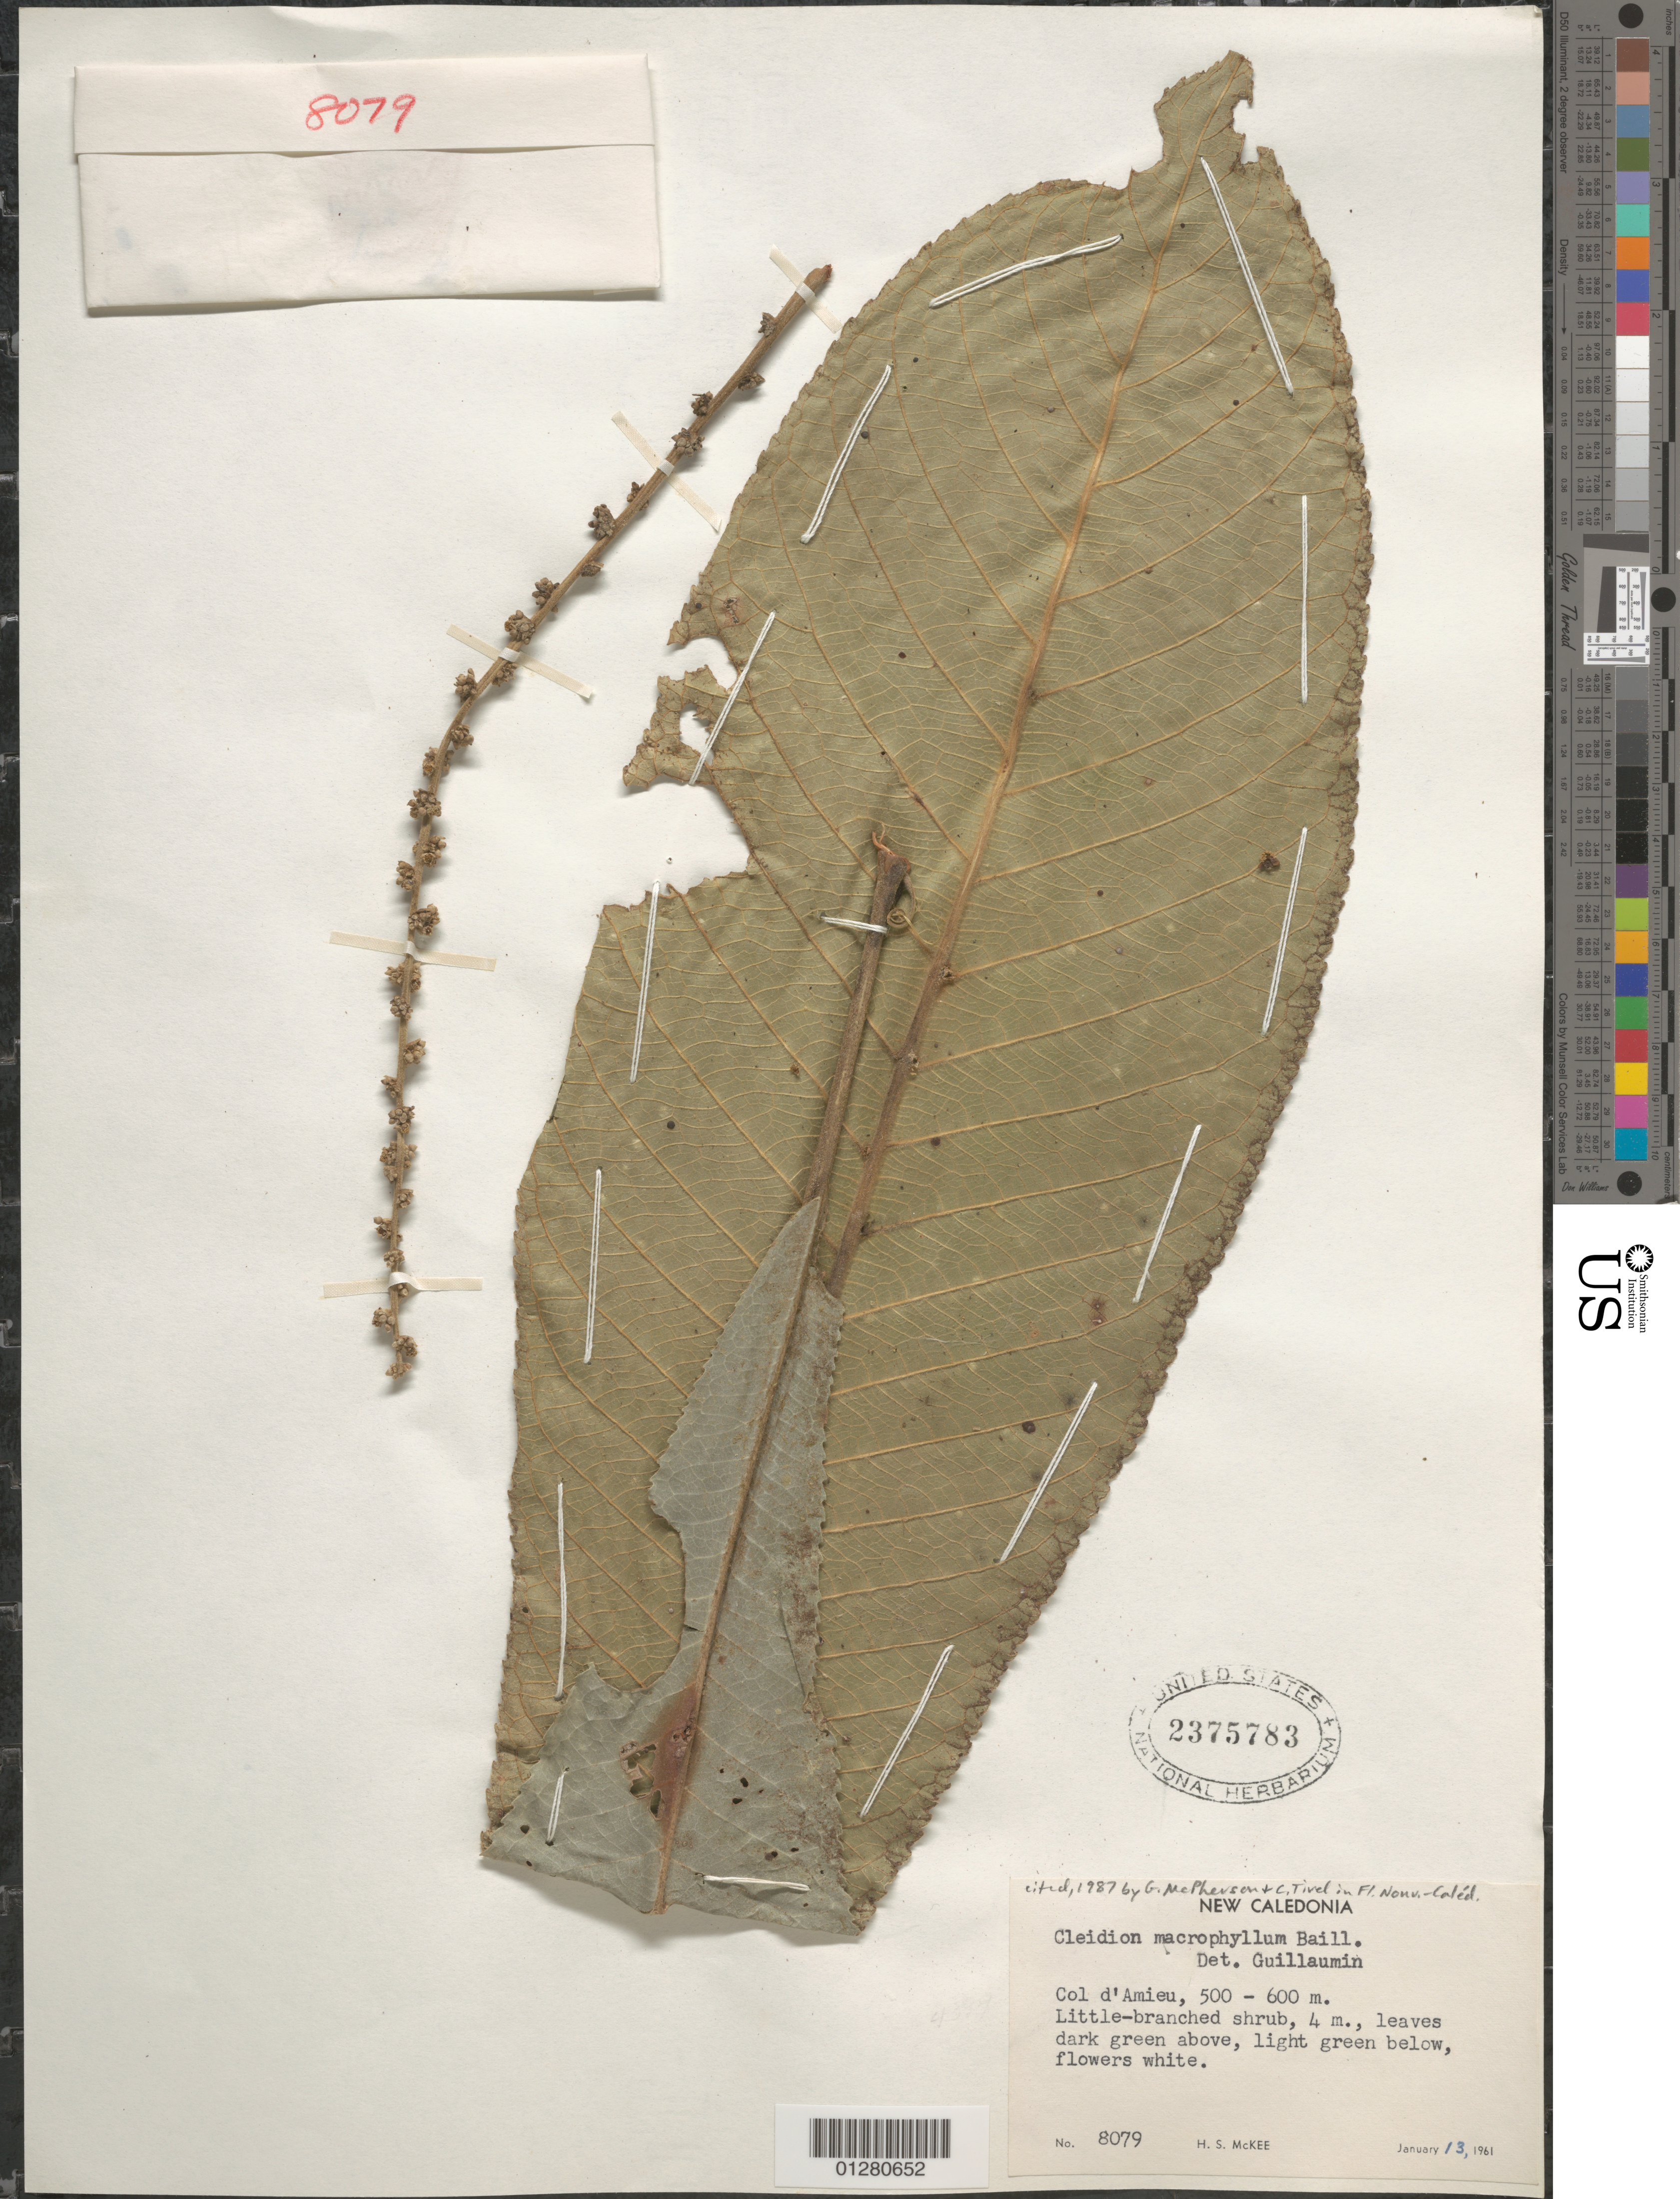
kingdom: Plantae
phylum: Tracheophyta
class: Magnoliopsida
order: Malpighiales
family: Euphorbiaceae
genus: Cleidion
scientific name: Cleidion macrophyllum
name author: Baill.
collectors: H. S. McKee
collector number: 8079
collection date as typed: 13 Jan 1961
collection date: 1961-01-13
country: New Caledonia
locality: Col d'Amieu.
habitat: Shrub.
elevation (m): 500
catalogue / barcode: US 2375783